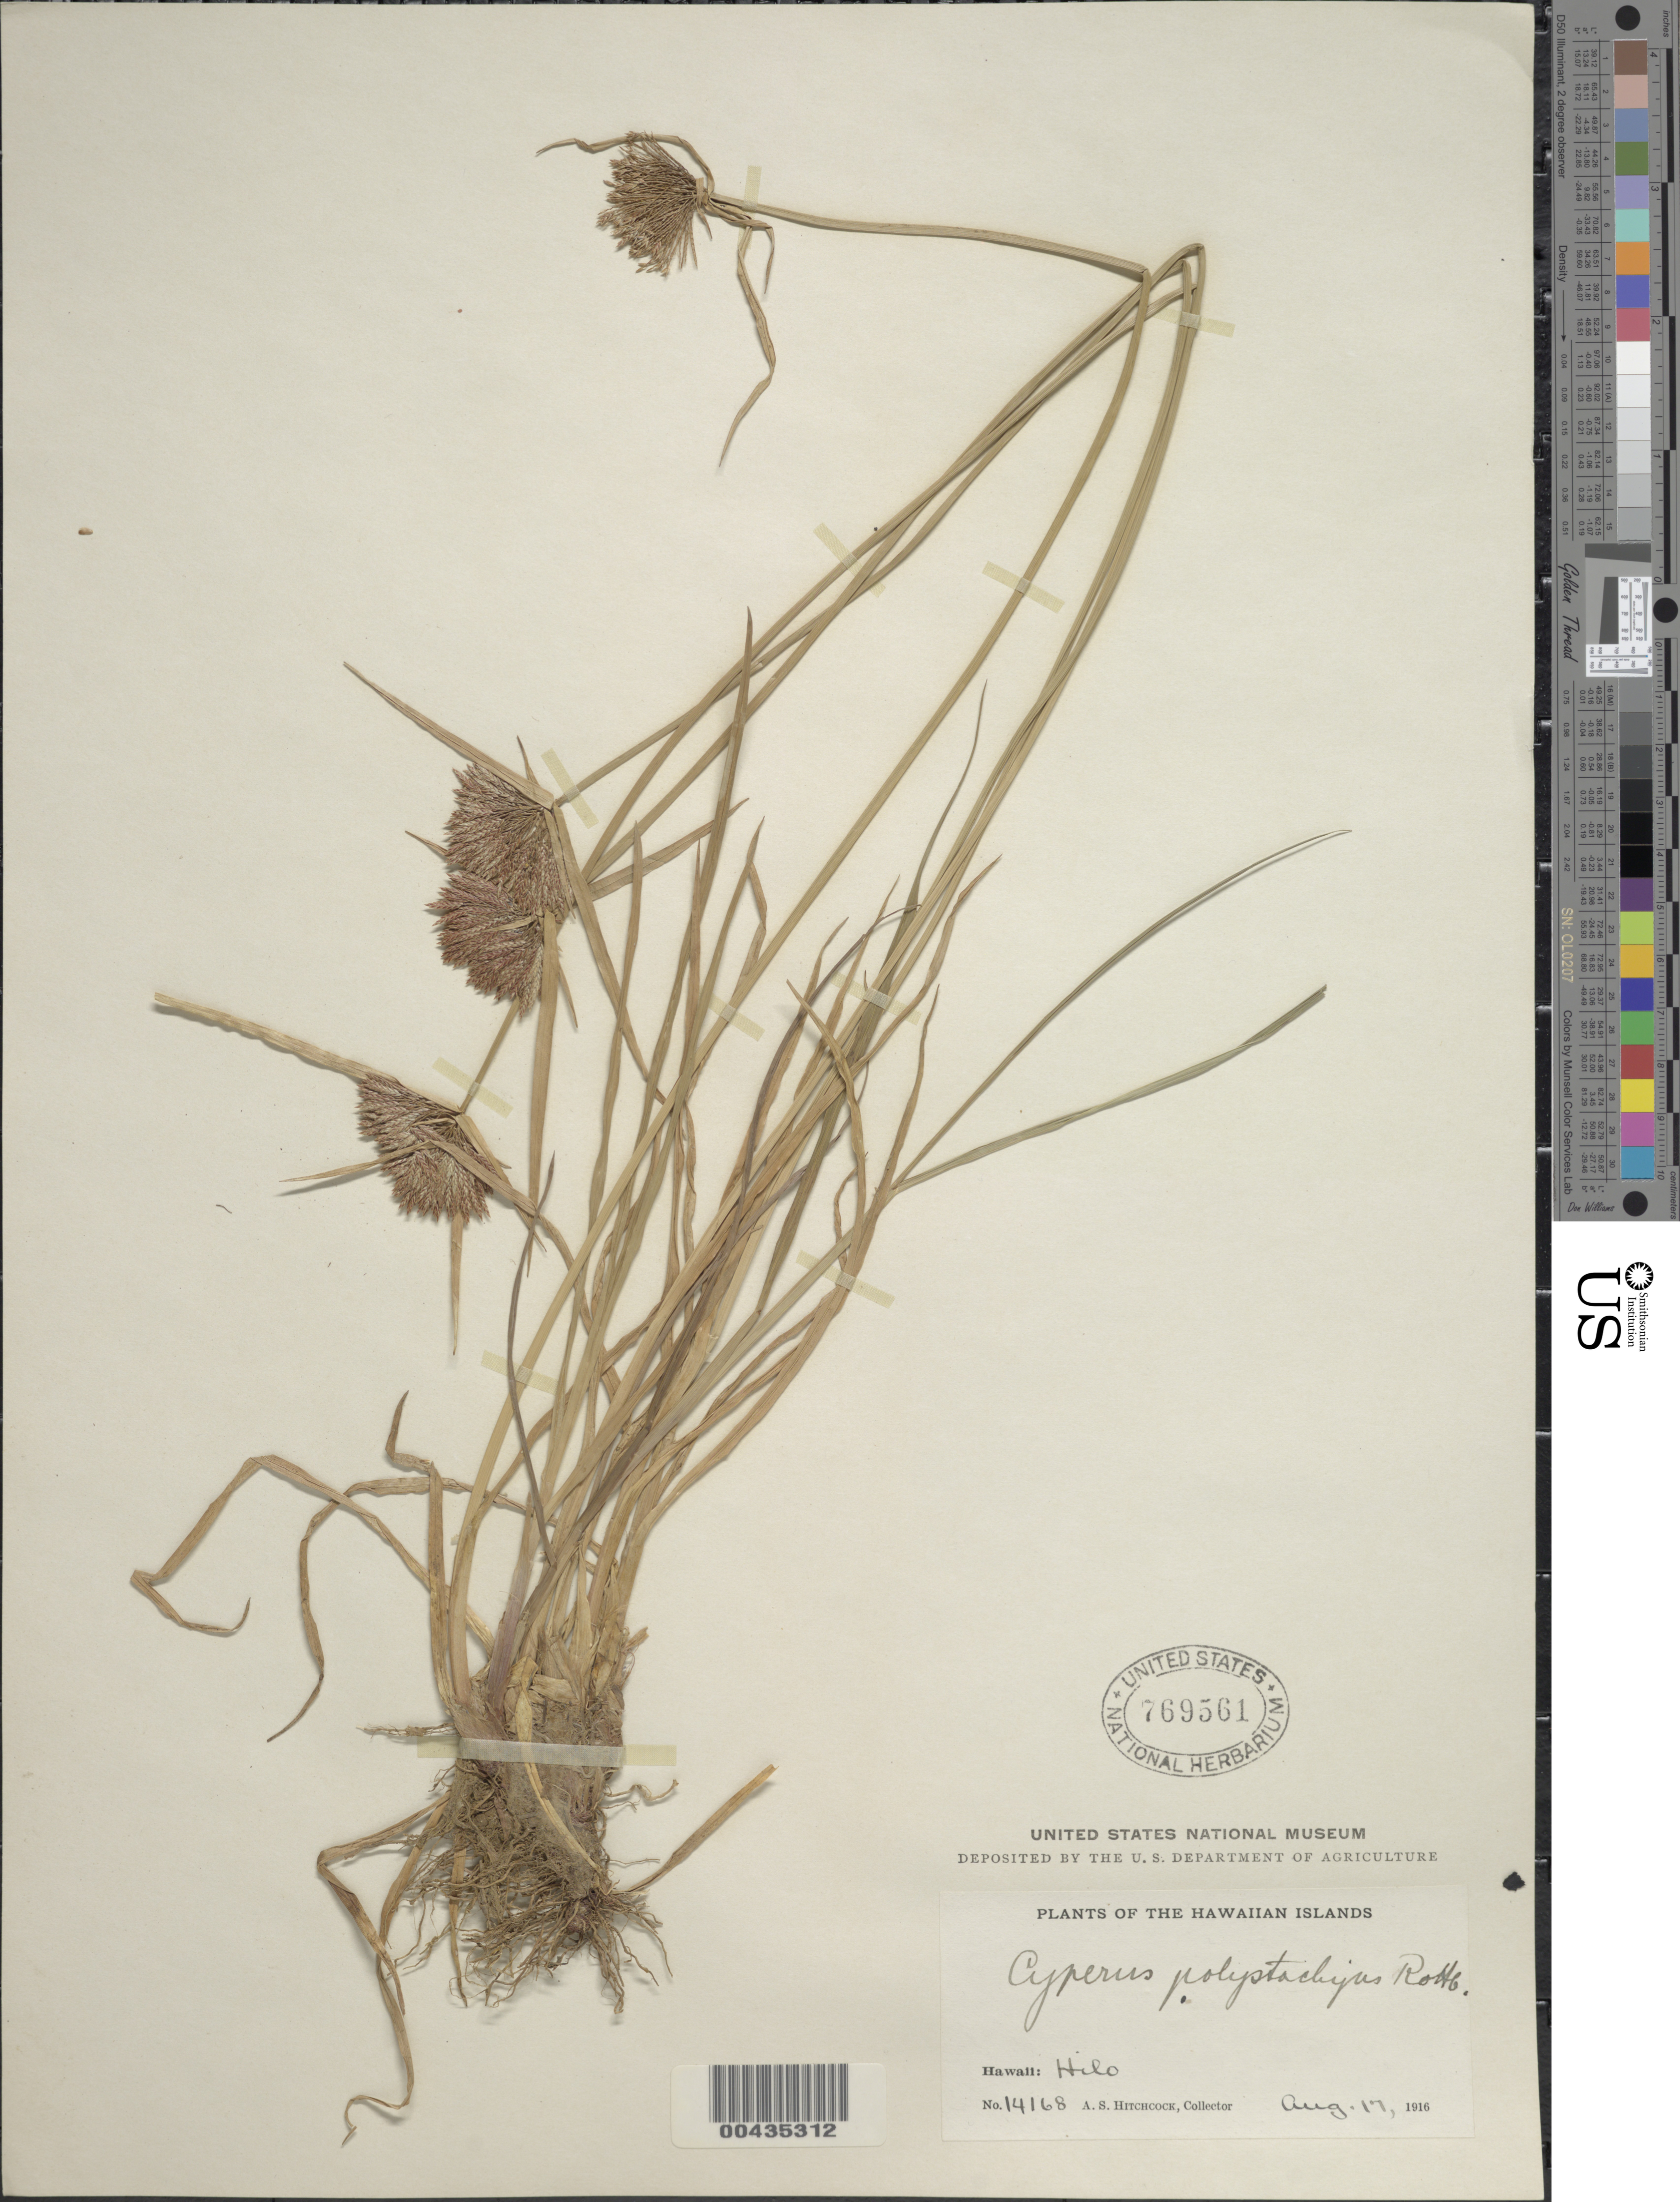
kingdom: Plantae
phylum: Tracheophyta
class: Liliopsida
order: Poales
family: Cyperaceae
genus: Cyperus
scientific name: Cyperus polystachyos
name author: Rottb.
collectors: A. S. Hitchcock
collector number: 14168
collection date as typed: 17 Aug 1916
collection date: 1916-08-17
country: United States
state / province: Hawaii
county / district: Hawaii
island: Hawaii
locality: Hilo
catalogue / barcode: US 769561